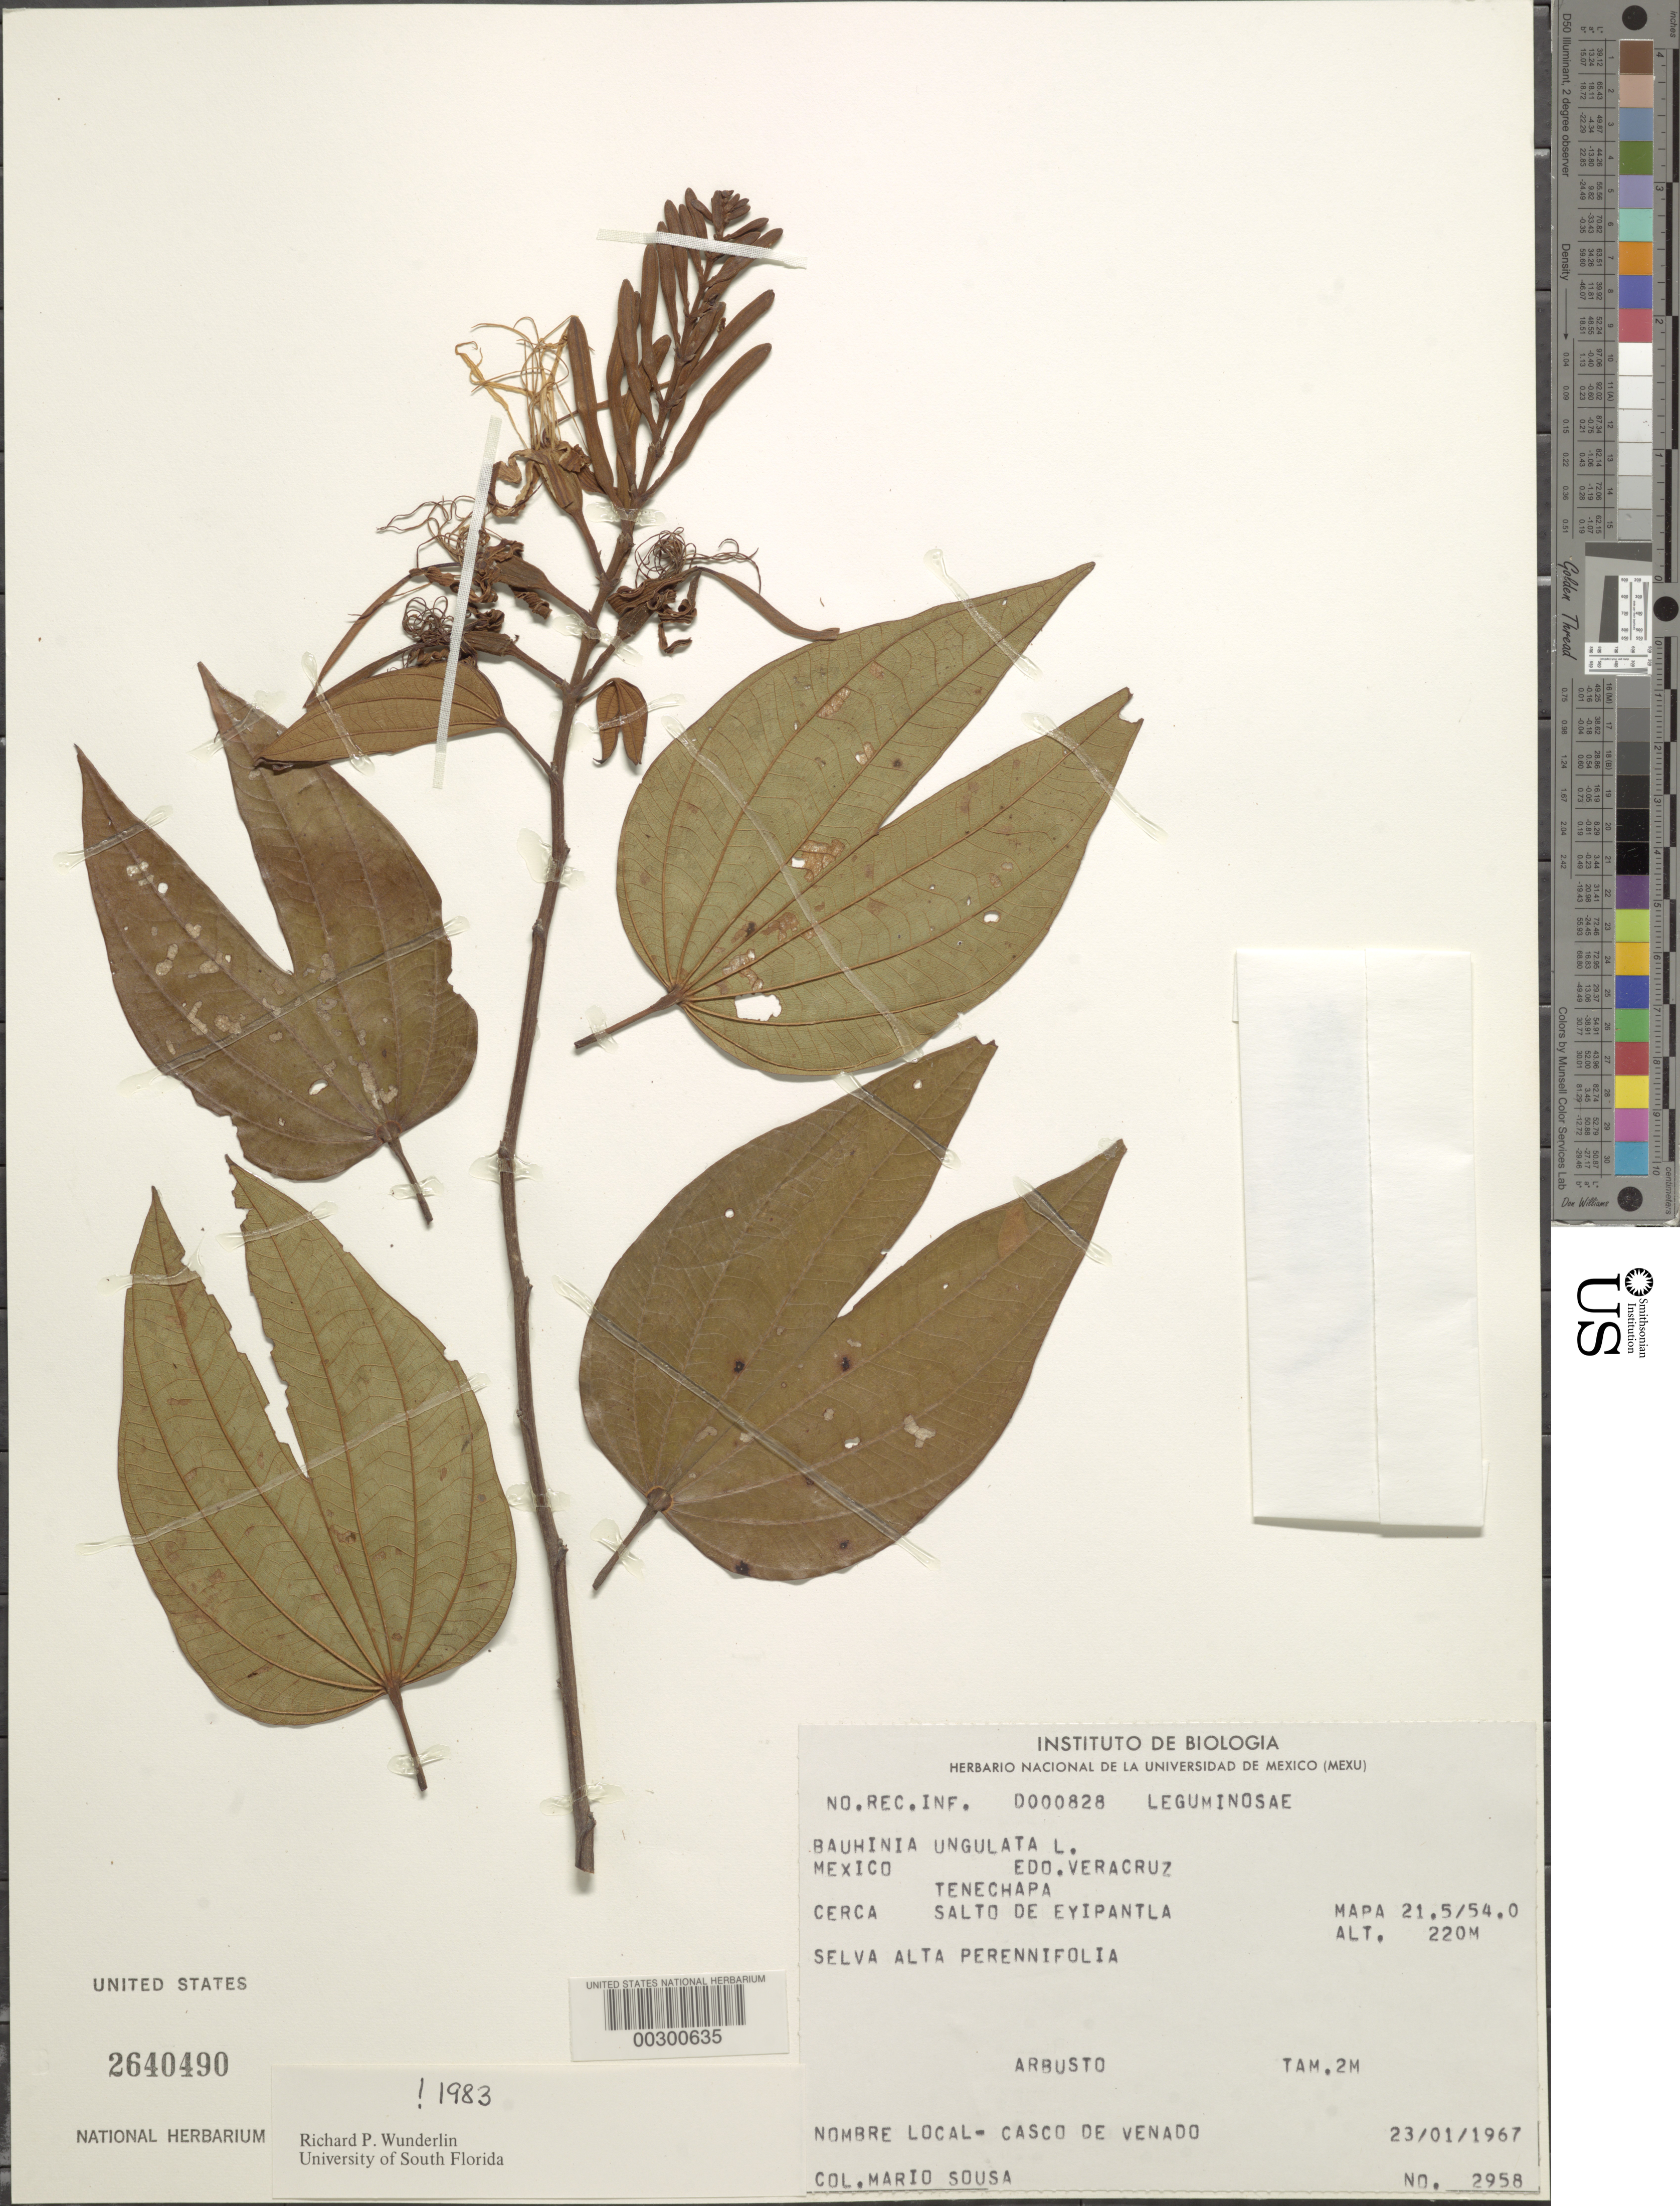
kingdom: Plantae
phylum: Tracheophyta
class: Magnoliopsida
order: Fabales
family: Fabaceae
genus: Bauhinia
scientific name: Bauhinia ungulata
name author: L.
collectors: M. Sousa S.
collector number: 2958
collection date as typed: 23 Jan 1967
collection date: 1967-01-23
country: Mexico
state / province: Veracruz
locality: Tenechapa; salto de eyipantla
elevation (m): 220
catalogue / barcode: US 2640490